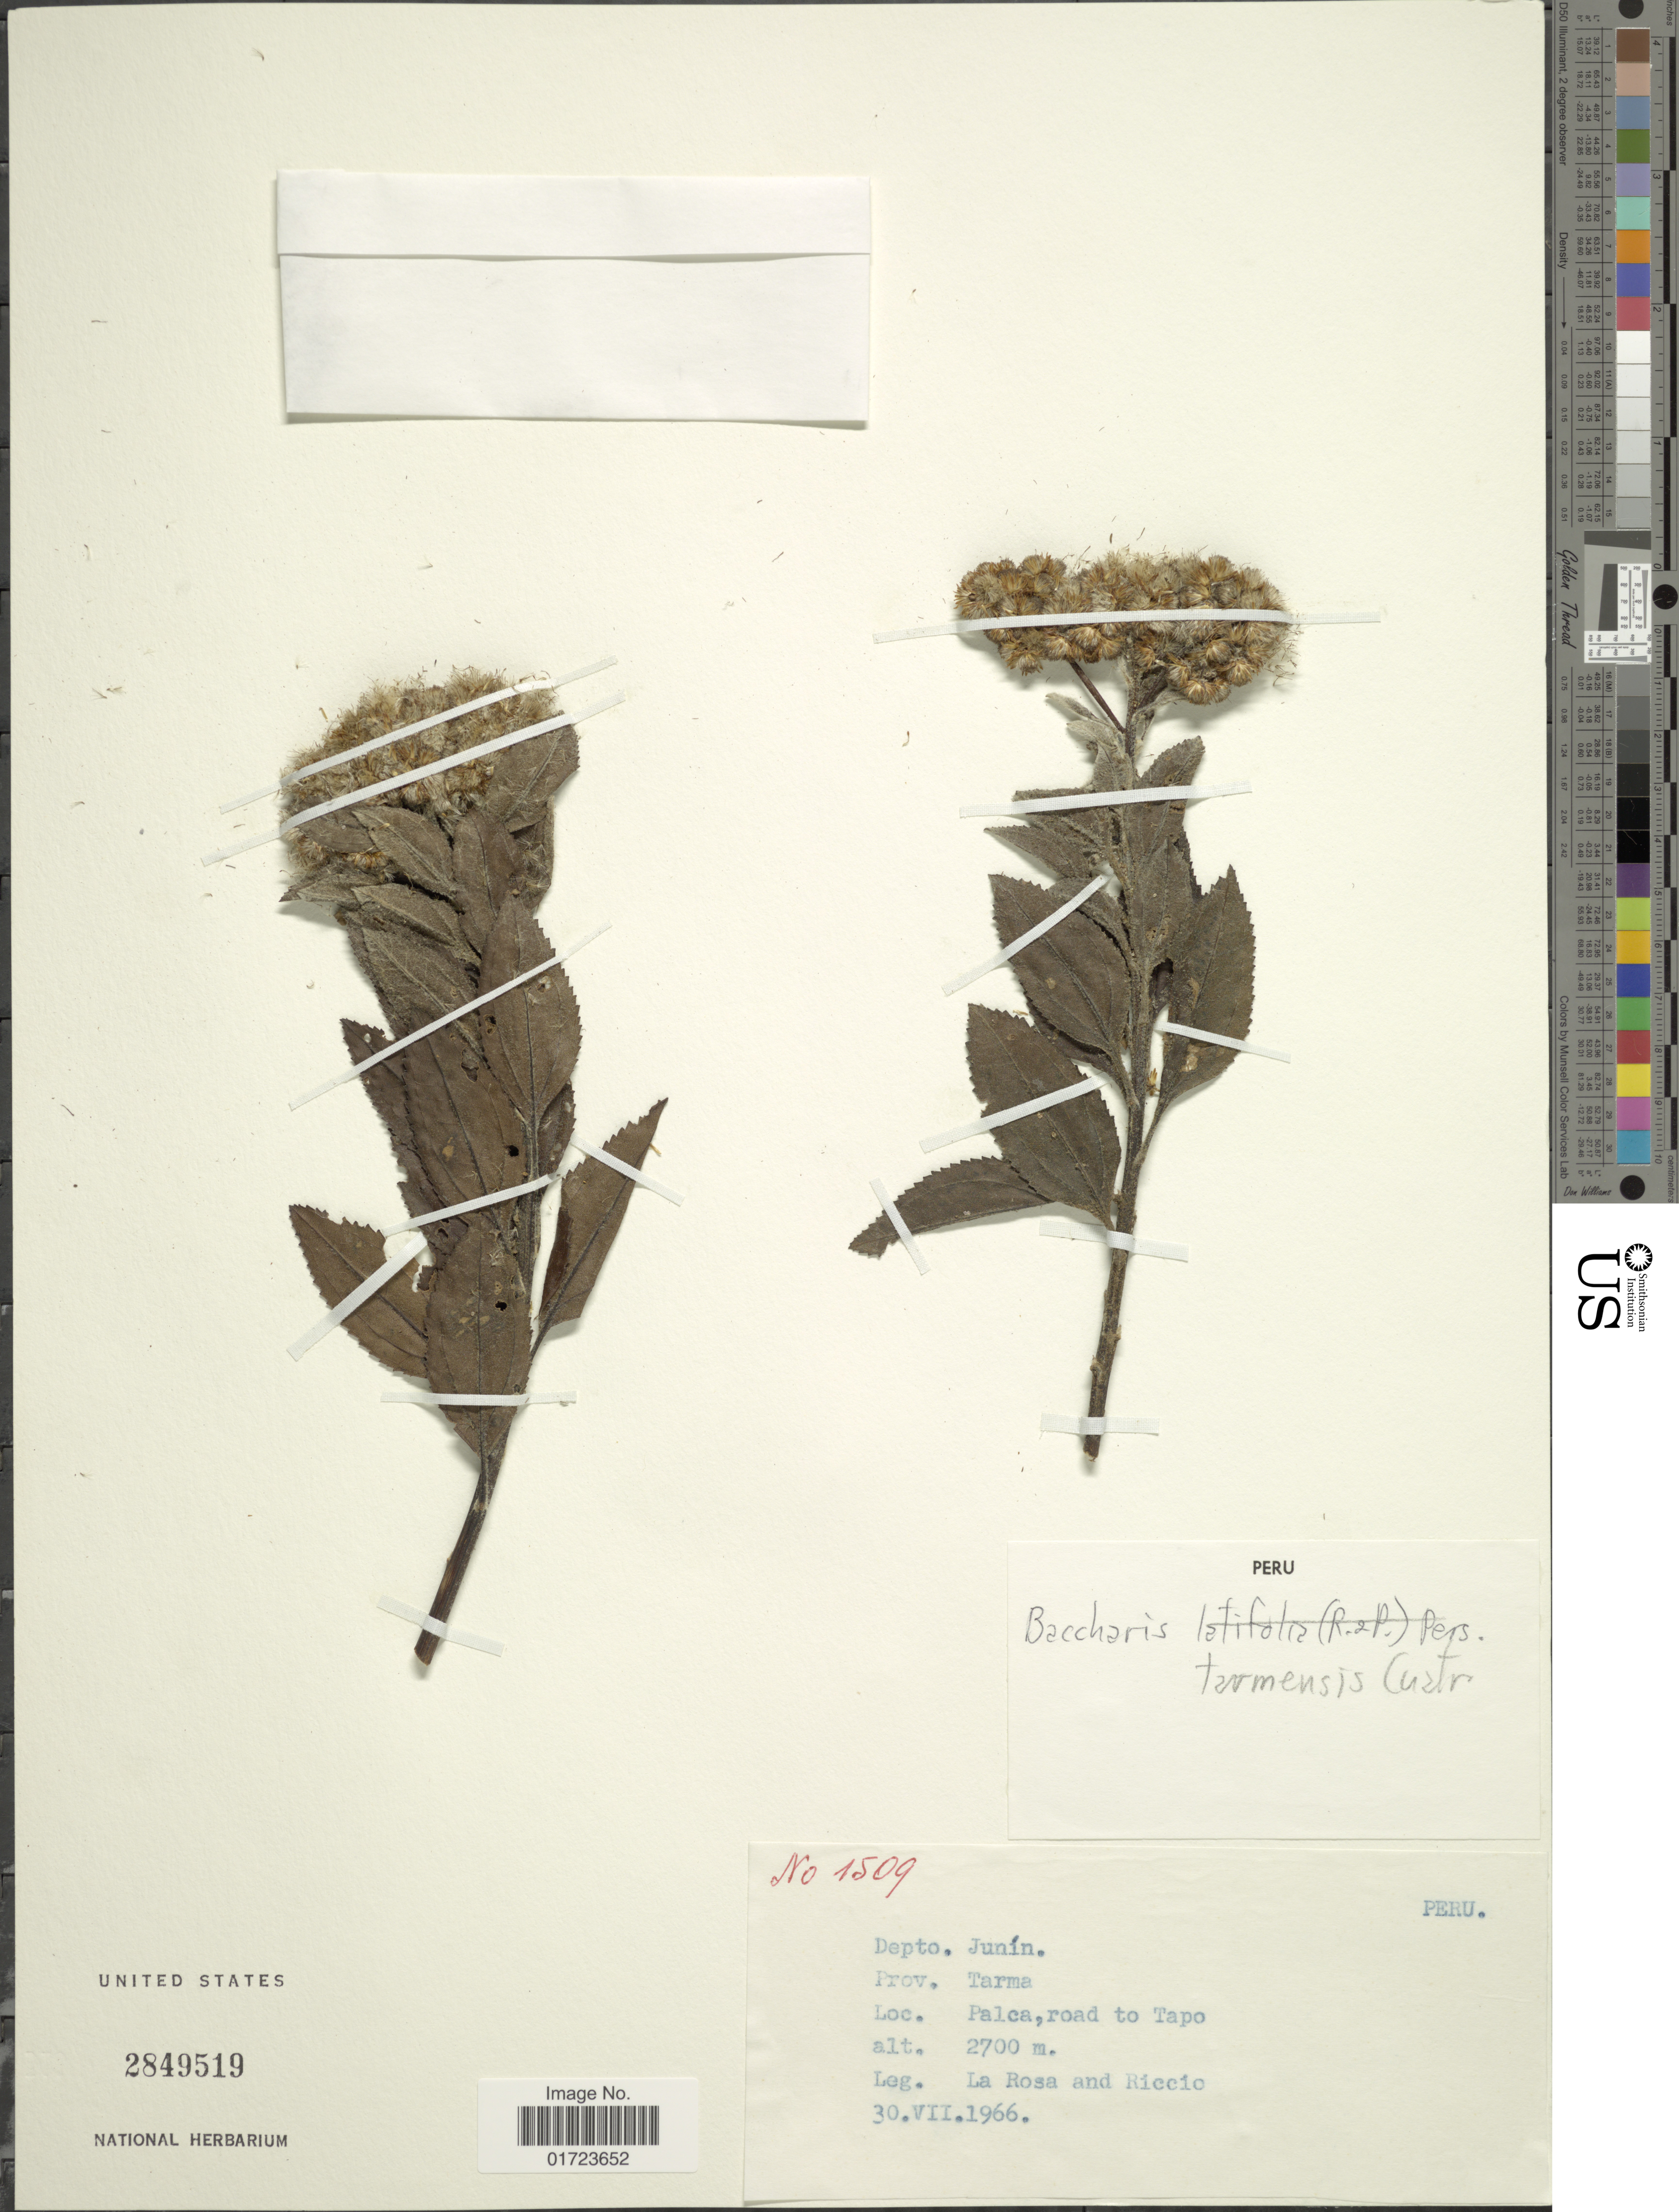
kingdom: Plantae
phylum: Tracheophyta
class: Magnoliopsida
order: Asterales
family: Asteraceae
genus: Baccharis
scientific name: Baccharis tarmensis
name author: Cuatrec.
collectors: -. La Rosa & Riccio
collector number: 1509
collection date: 1966-07-30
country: Peru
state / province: Junín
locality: Depto. Junin, Prov. Tarma. Palca, road to Tapo.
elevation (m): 2700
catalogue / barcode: US 2849519